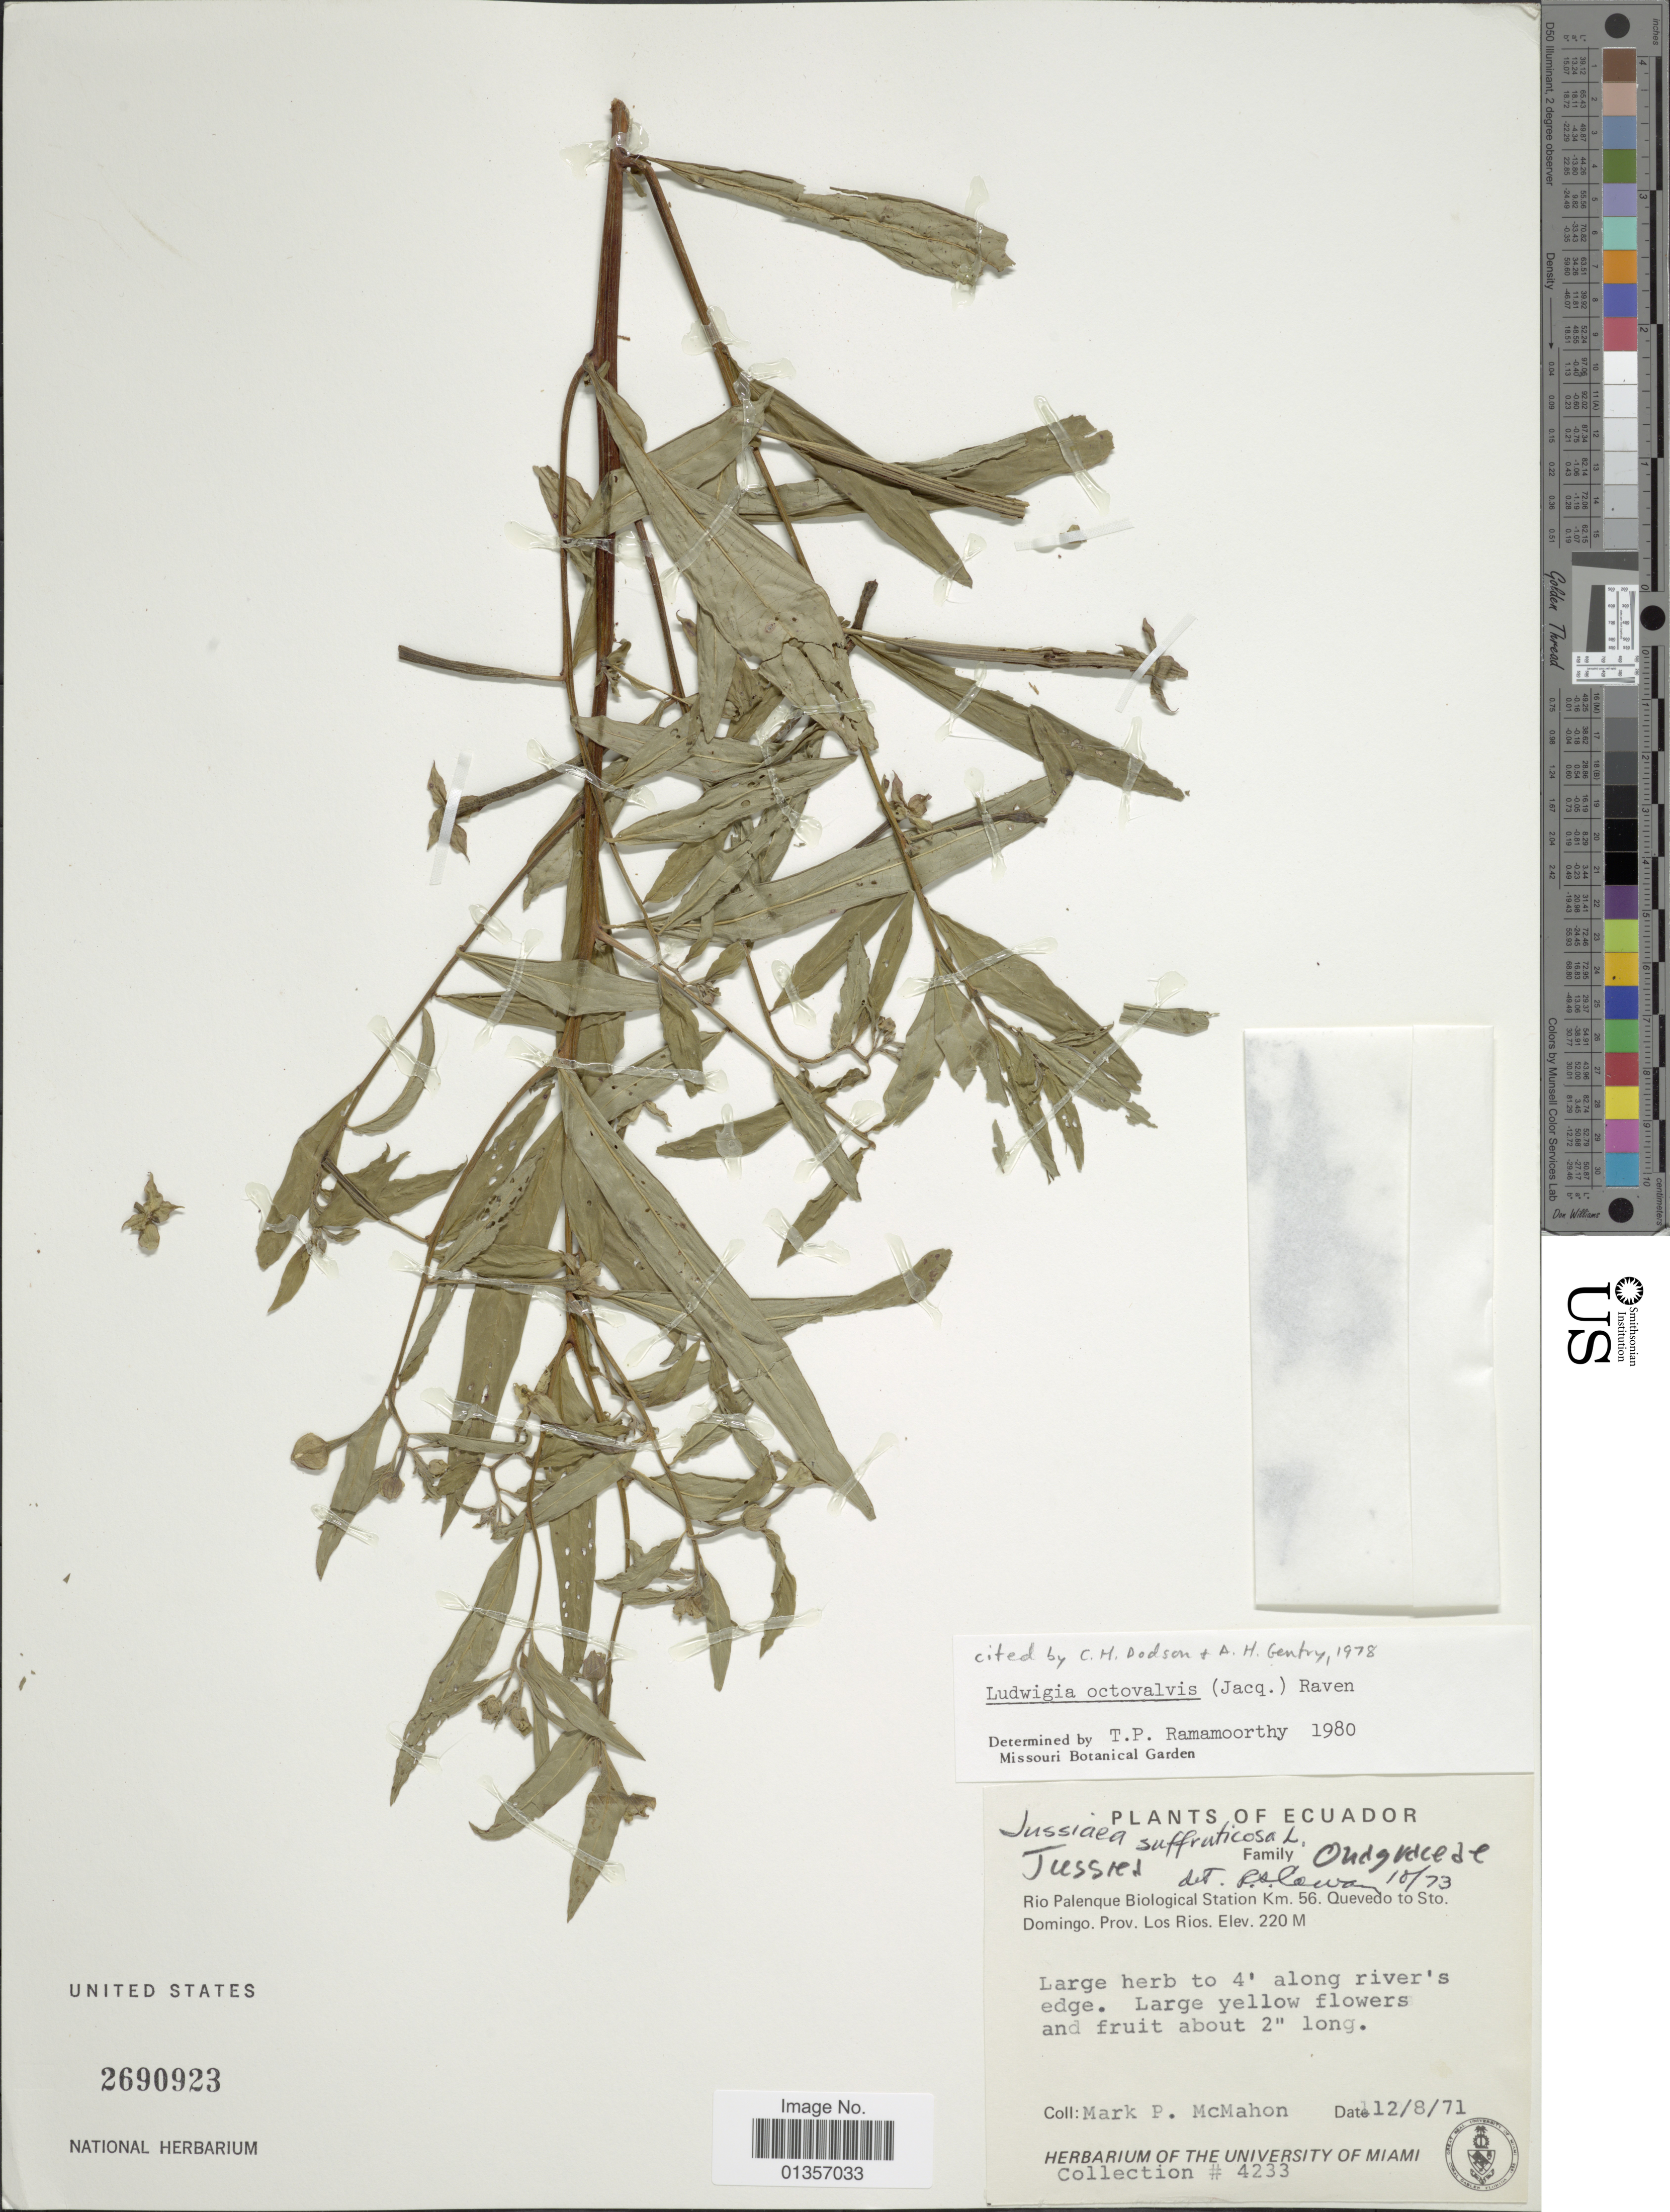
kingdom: Plantae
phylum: Tracheophyta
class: Magnoliopsida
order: Myrtales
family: Onagraceae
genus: Ludwigia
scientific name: Ludwigia octovalvis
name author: (Jacq.) P.H. Raven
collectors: M. McMahon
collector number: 4233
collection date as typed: Transcribed d/m/y: 12/8/71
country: Ecuador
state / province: Los Ríos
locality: Rio Palenque Biological Station Kim. 56. Quevedo to Sto. Domingo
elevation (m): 220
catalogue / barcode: US 2690923